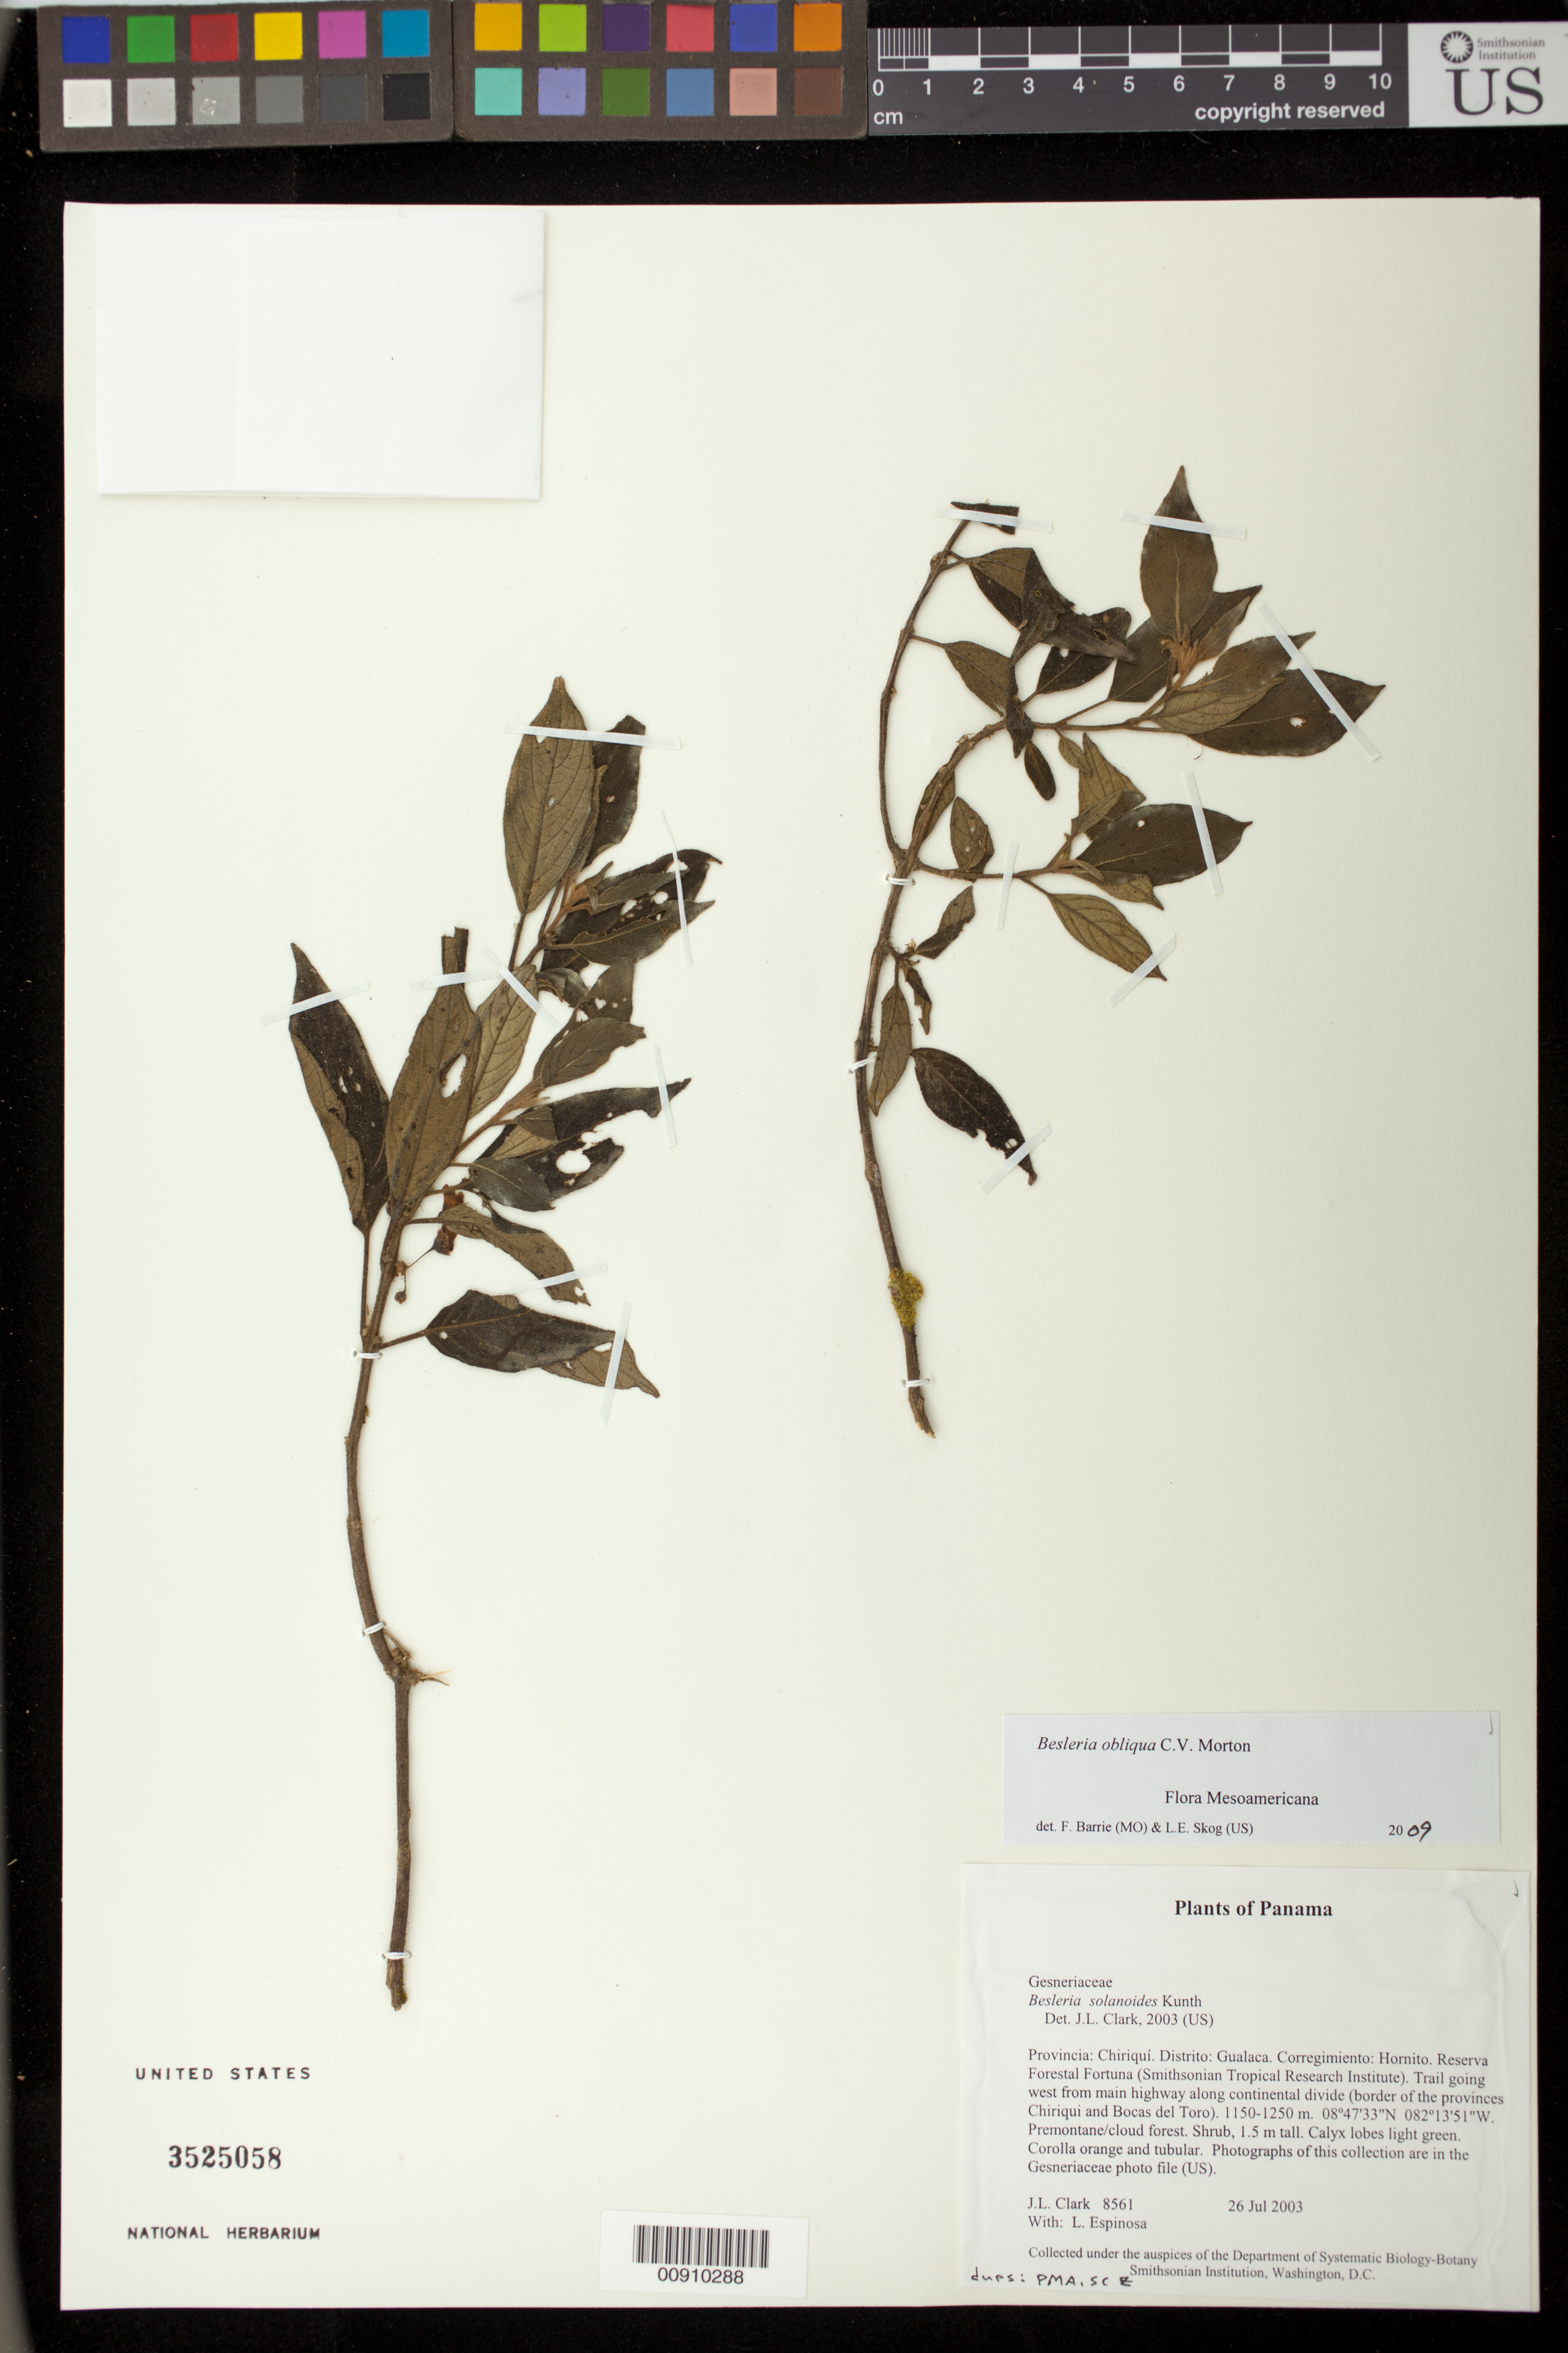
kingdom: Plantae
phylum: Tracheophyta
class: Magnoliopsida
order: Lamiales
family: Gesneriaceae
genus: Besleria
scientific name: Besleria obliqua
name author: C.V. Morton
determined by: Barrie, F. R.; Skog, Laurence E.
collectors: J. L. Clark & L. Espinosa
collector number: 8561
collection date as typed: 26 Jul 2003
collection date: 2003-07-26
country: Panama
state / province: Chiriquí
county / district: Gualaca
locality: Gualaca. Corregimiento: Hornito. Reserva Forestal Fortuna (Smithsonian Tropical Research Institute). Trail going west from main highway along continental divide (border of the provinces Chiriqui and Bocas del Toro).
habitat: Premontane/cloud forest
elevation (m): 1150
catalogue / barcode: US 3525058